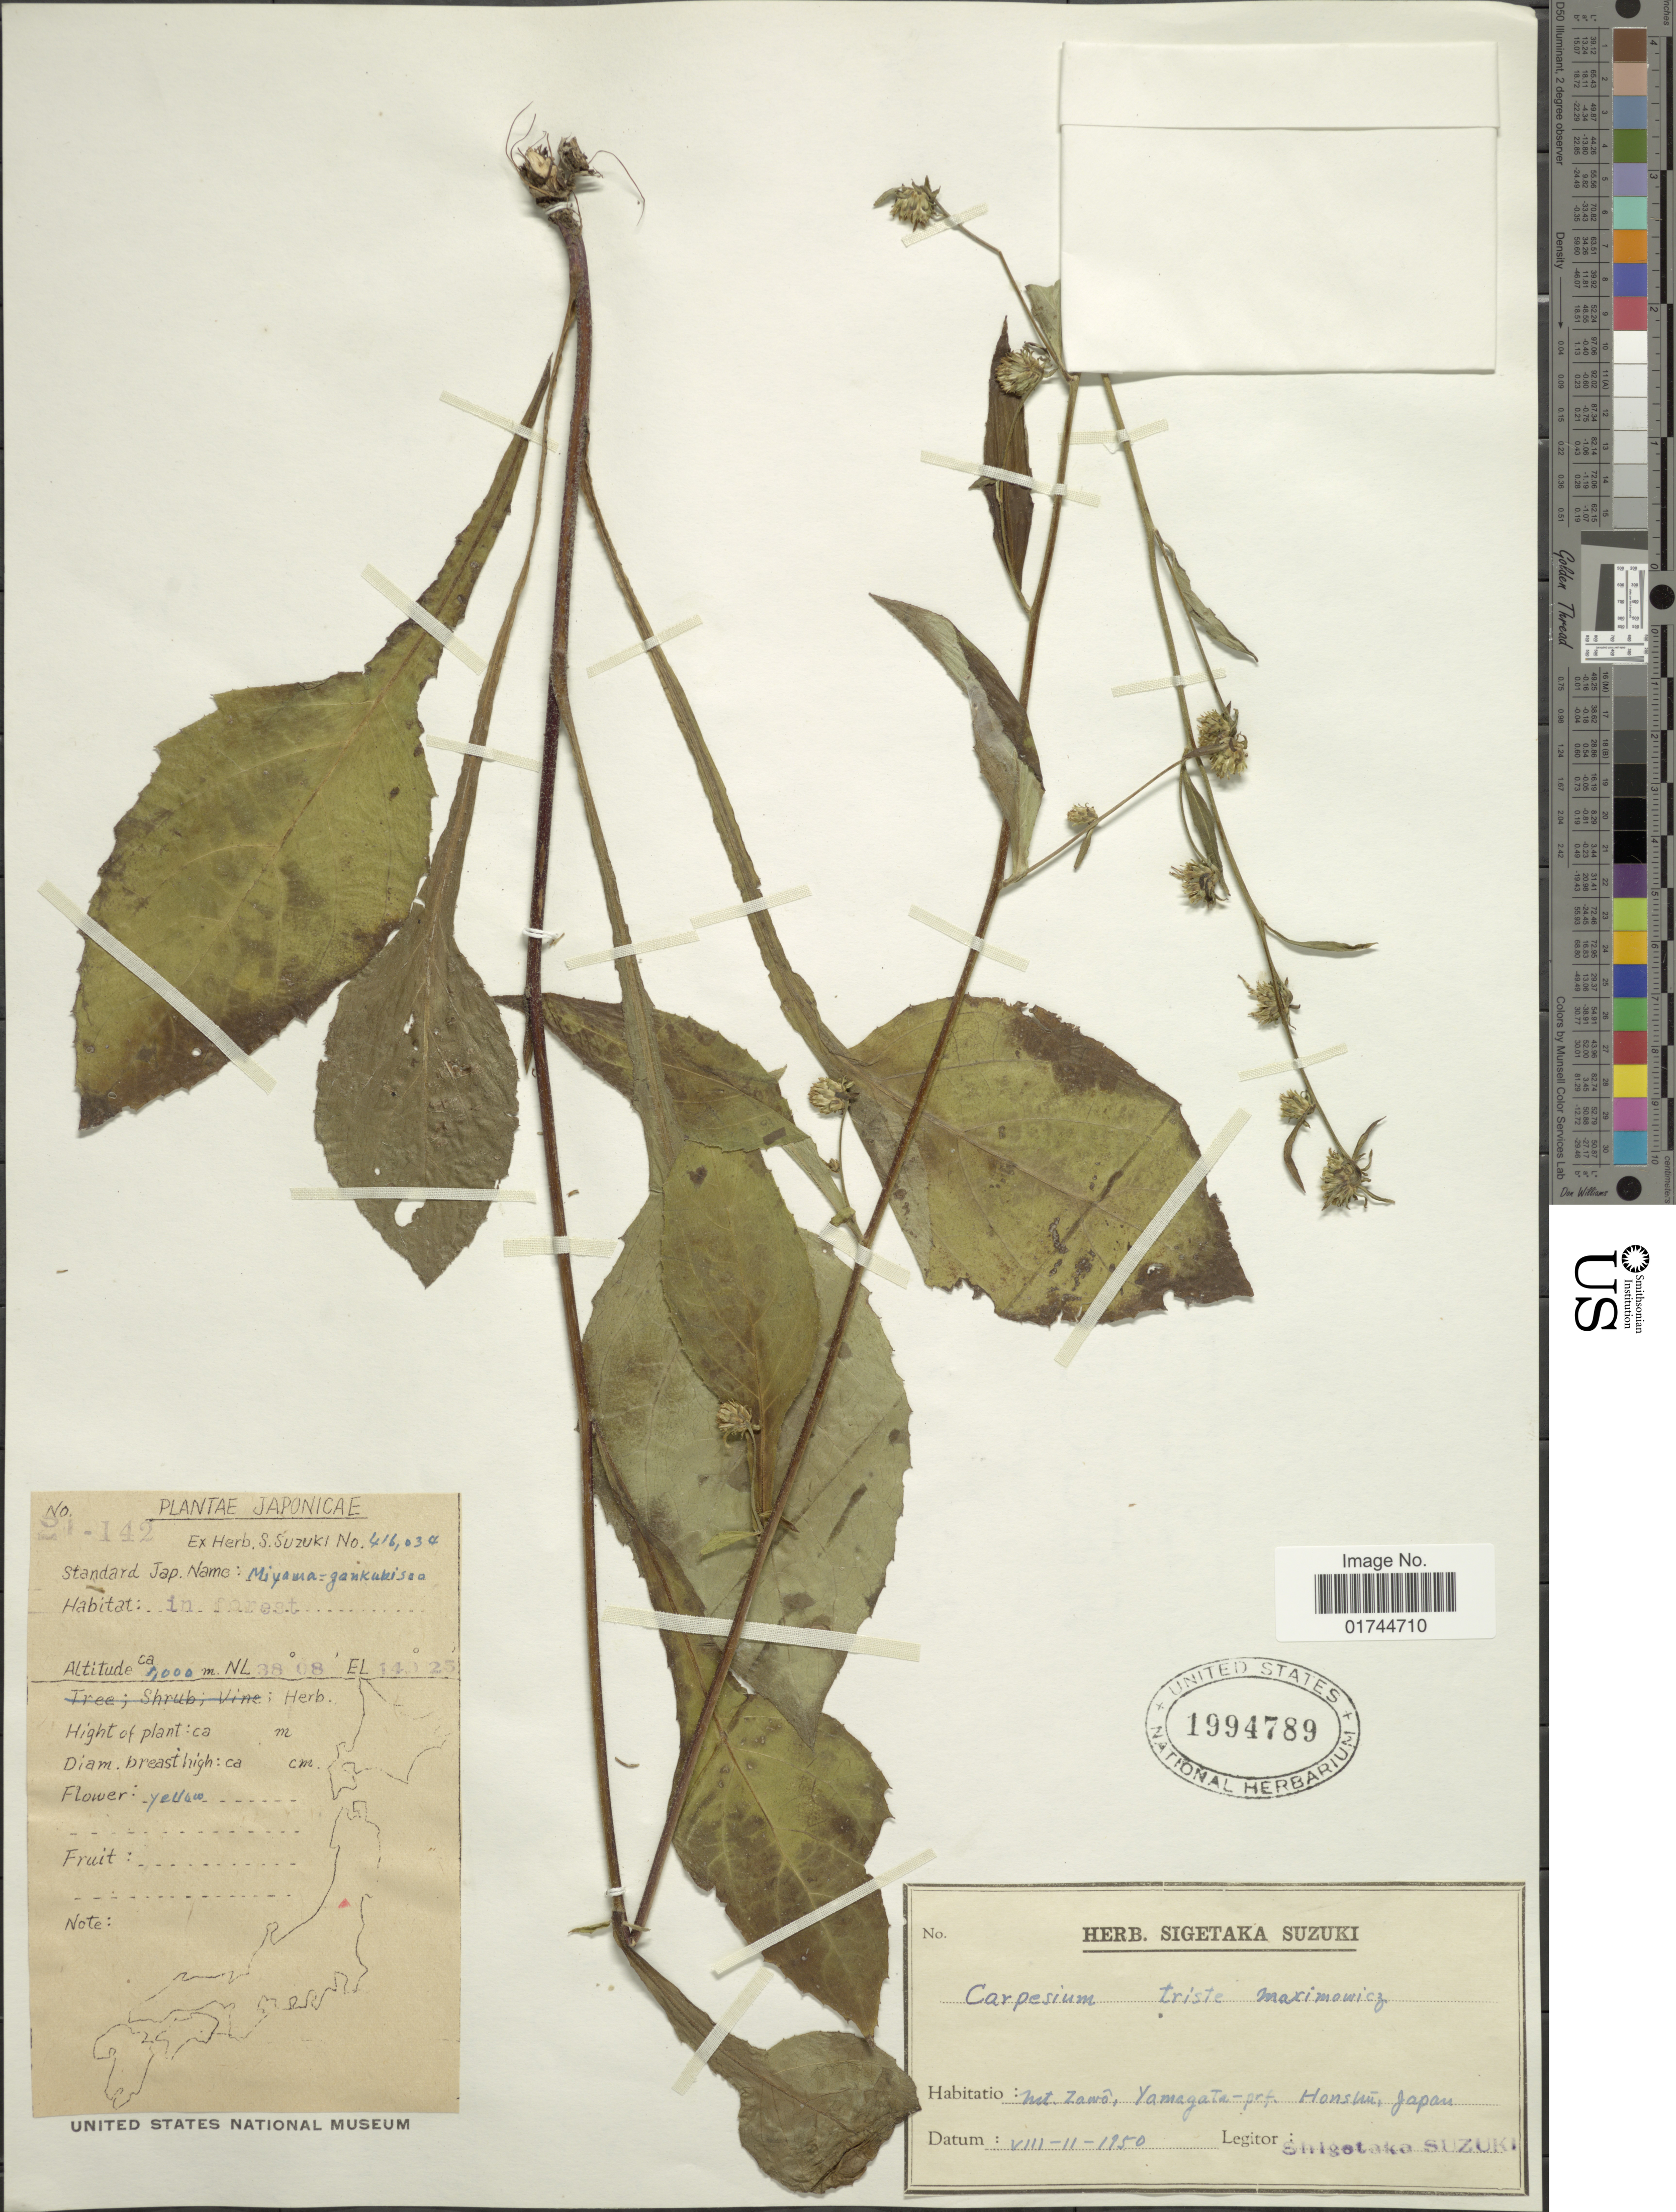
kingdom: Plantae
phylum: Tracheophyta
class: Magnoliopsida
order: Asterales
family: Asteraceae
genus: Carpesium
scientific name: Carpesium triste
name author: Maxim.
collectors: S. Suzuki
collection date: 1950-08-11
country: Japan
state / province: Yamagata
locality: Mt. Zano, Yamagata-pref. Honshu Japan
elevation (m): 1000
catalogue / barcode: US 1994789